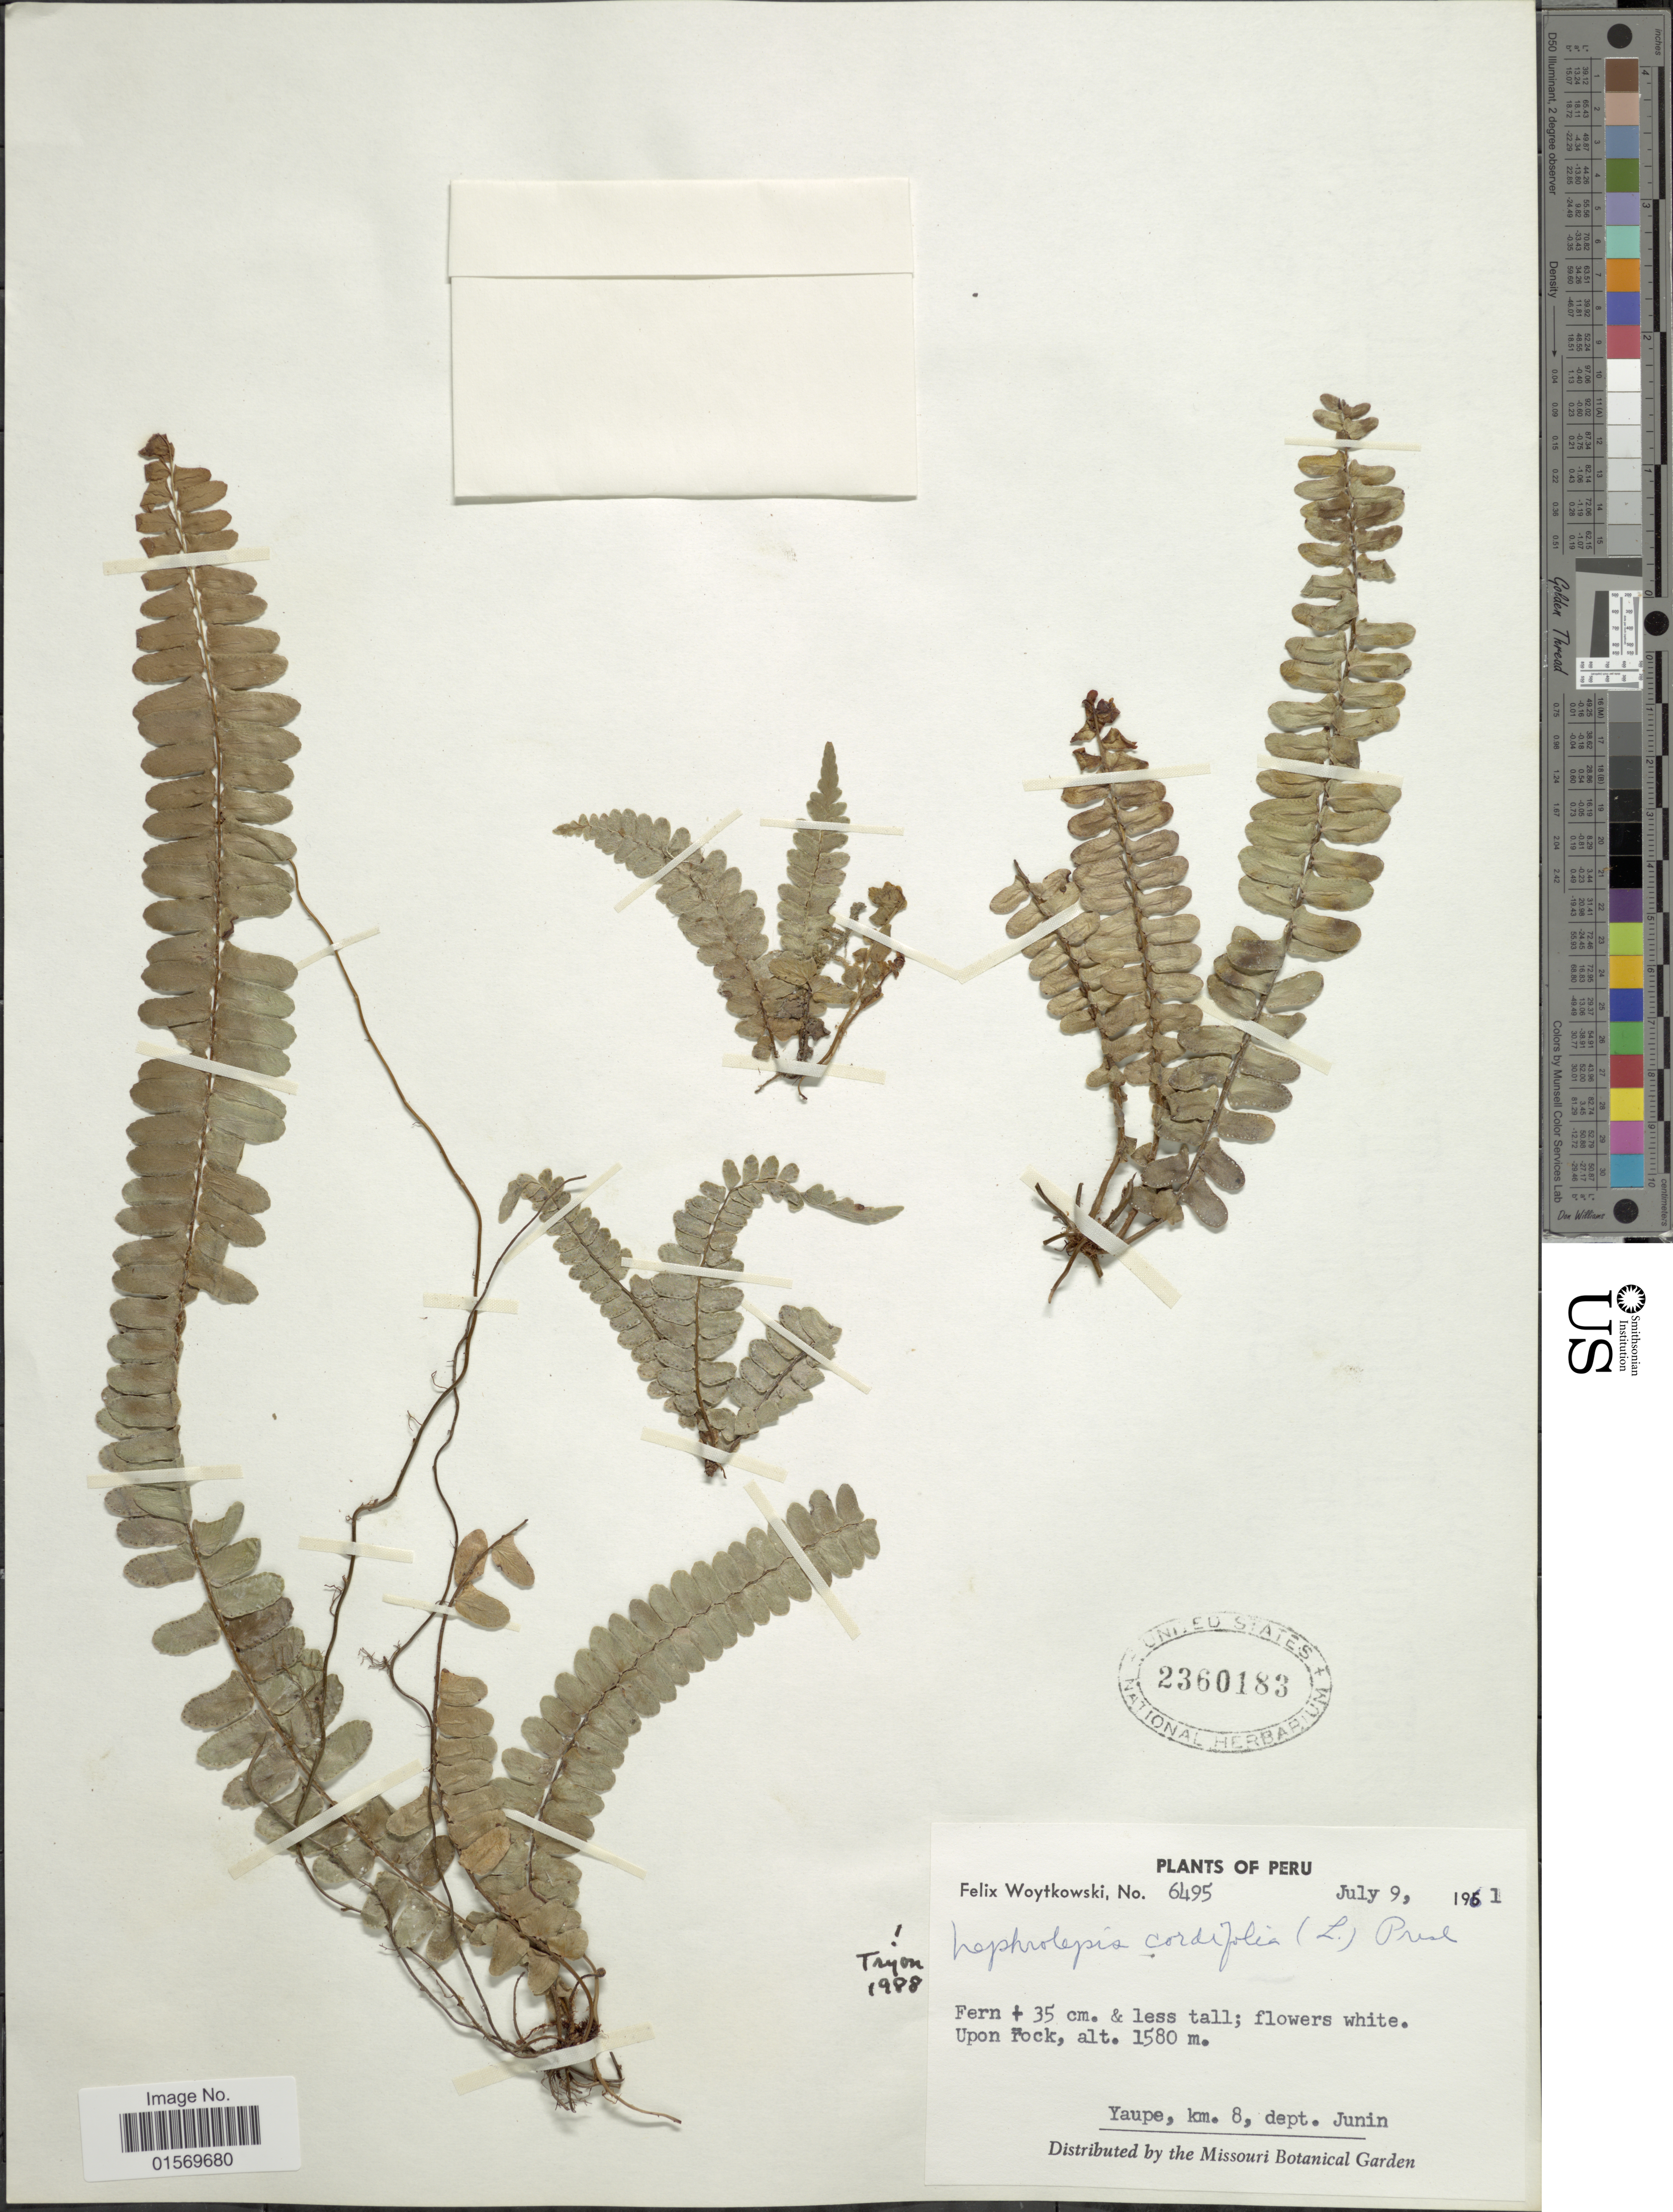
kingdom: Plantae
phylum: Tracheophyta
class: Polypodiopsida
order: Polypodiales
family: Nephrolepidaceae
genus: Nephrolepis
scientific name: Nephrolepis cordifolia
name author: (L.) C. Presl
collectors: F. Woytkowski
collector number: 6495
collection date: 1961-07-09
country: Peru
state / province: Junín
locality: Upon rock, Yaupe, km. 8.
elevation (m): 1580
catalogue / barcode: US 2360183